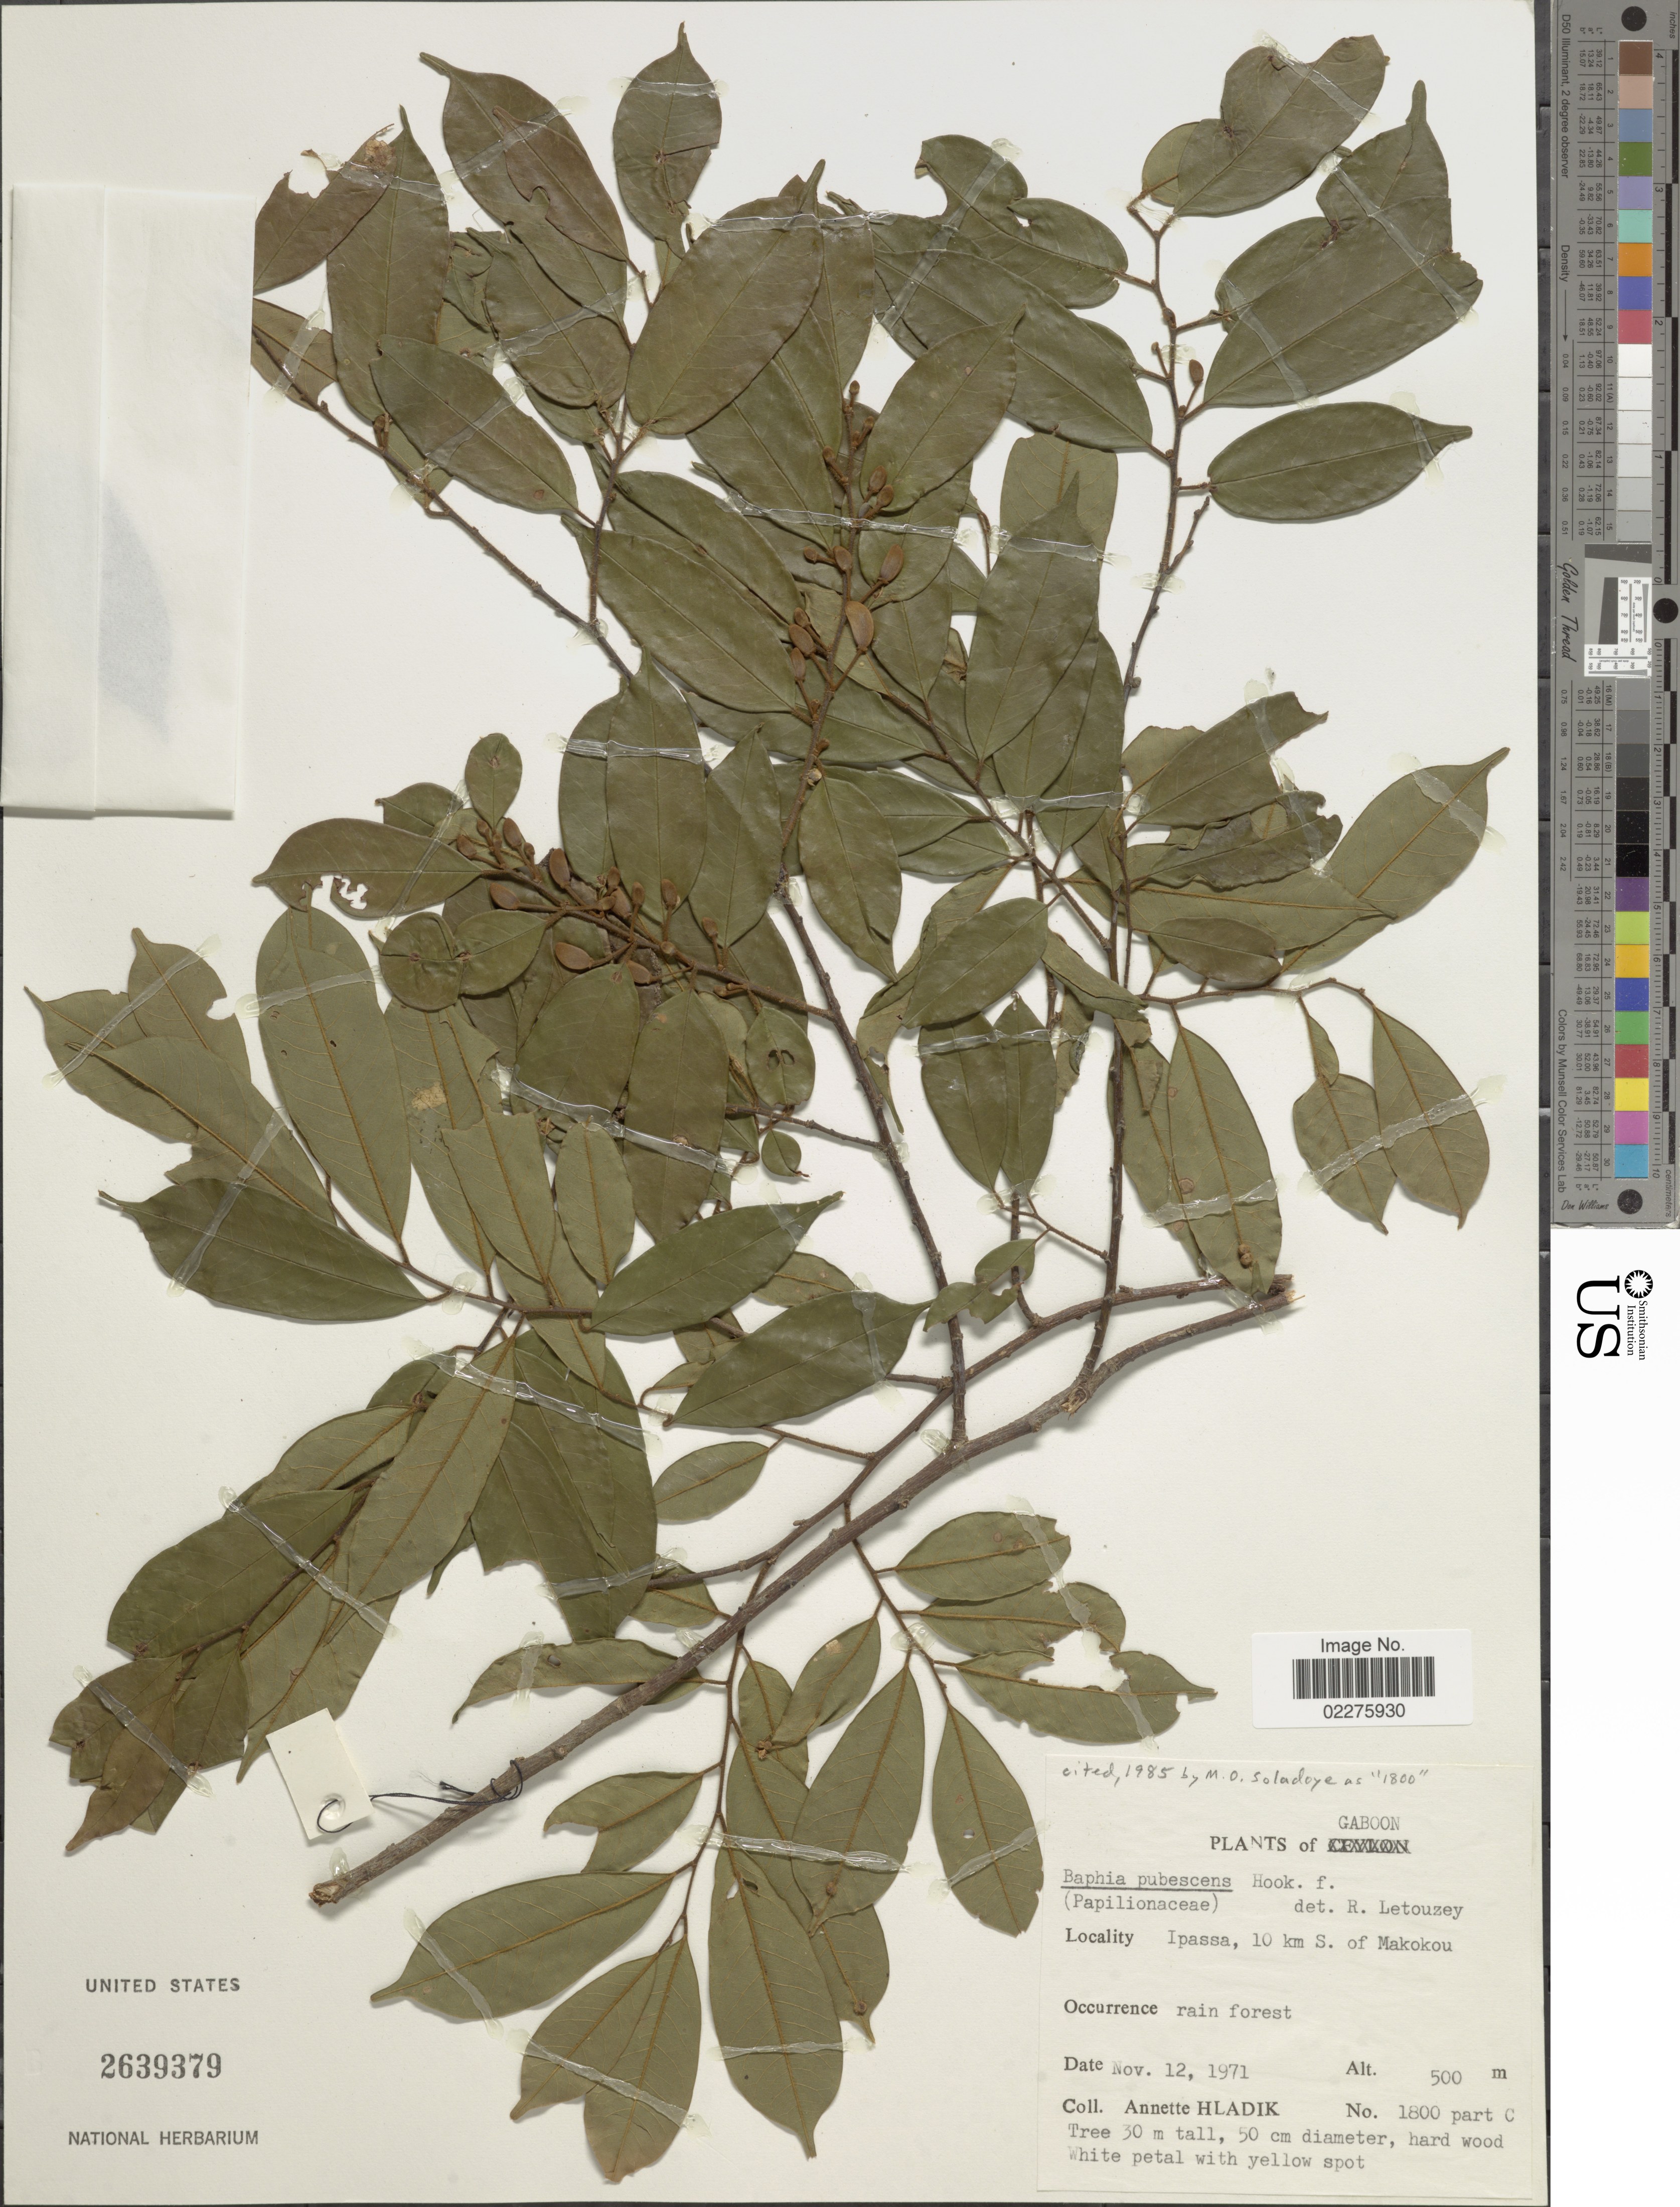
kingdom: Plantae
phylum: Tracheophyta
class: Magnoliopsida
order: Fabales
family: Fabaceae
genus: Baphia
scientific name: Baphia pubescens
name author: Hook. f.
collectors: A. Hladik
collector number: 1800c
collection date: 1971-11-12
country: Gabon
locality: Ipassa, 10 km S of Makokou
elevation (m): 500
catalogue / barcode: US 2639379